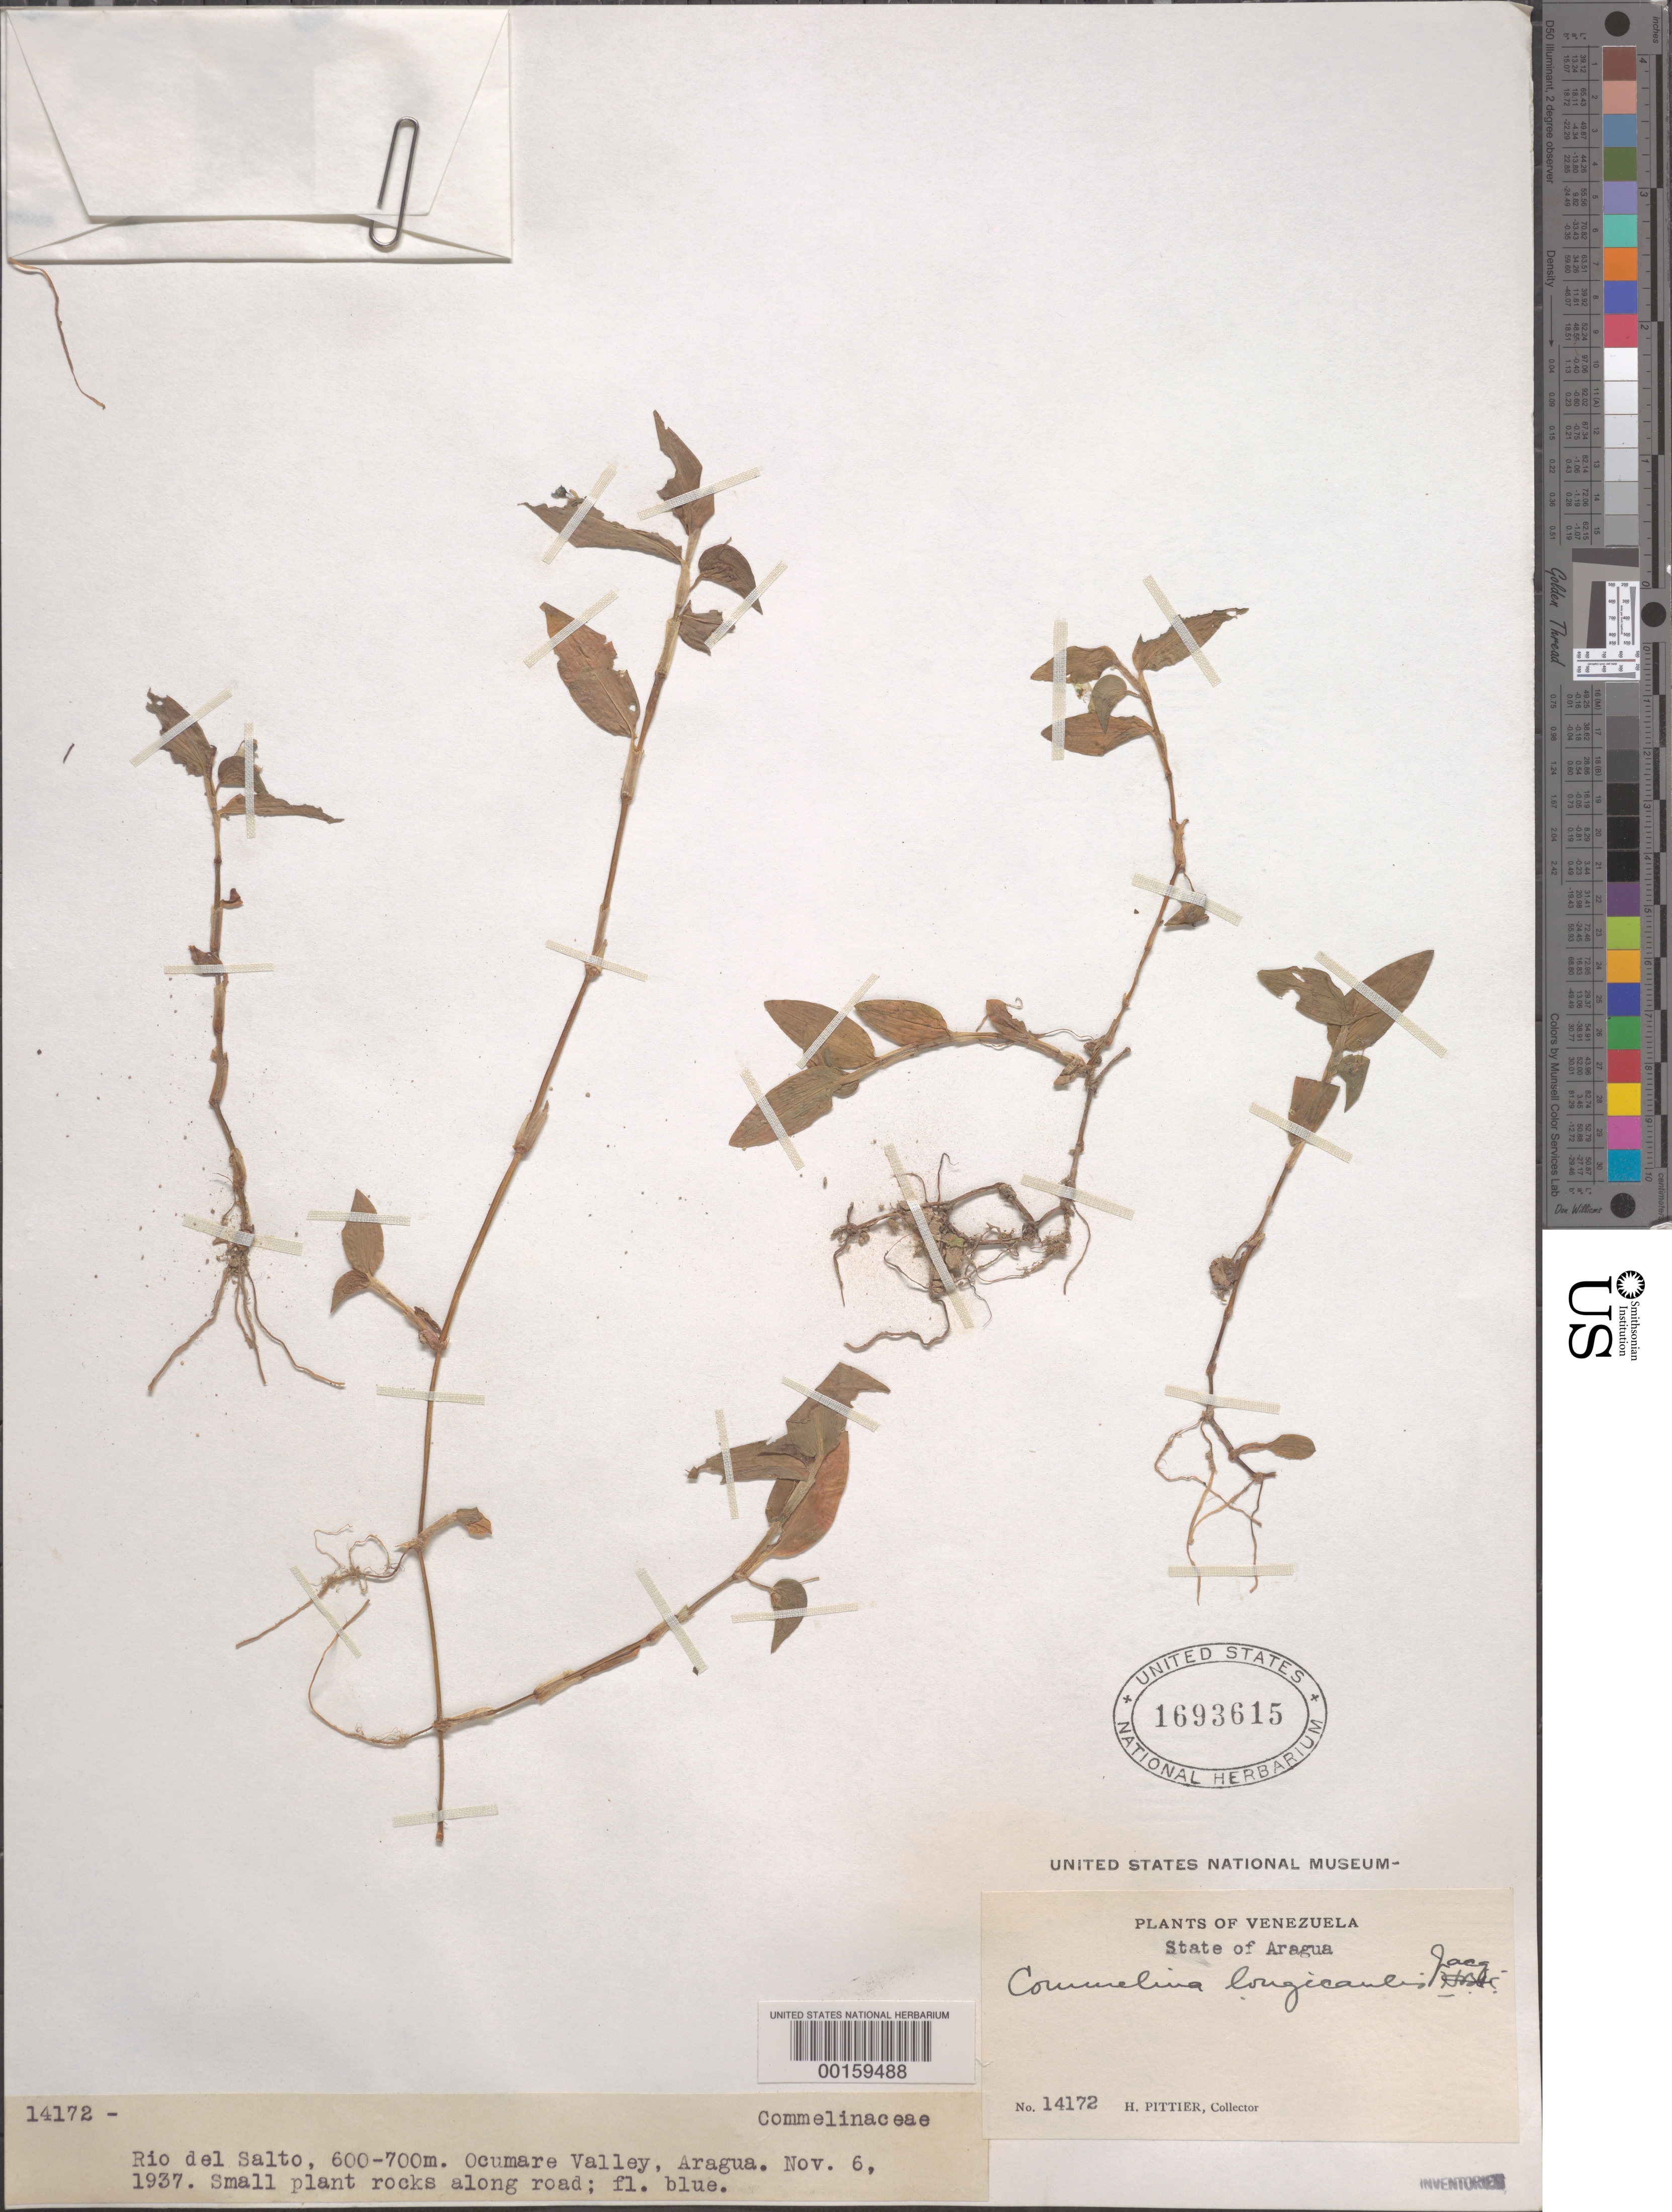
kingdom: Plantae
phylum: Tracheophyta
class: Liliopsida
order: Commelinales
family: Commelinaceae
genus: Commelina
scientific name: Commelina diffusa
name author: Burm. f.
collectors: H. F. Pittier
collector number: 14172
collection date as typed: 06 Nov 1937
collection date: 1937-11-06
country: Venezuela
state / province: Aragua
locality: Rio del salto; ocumare valley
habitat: Rocks along road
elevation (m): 600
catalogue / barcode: US 1693615